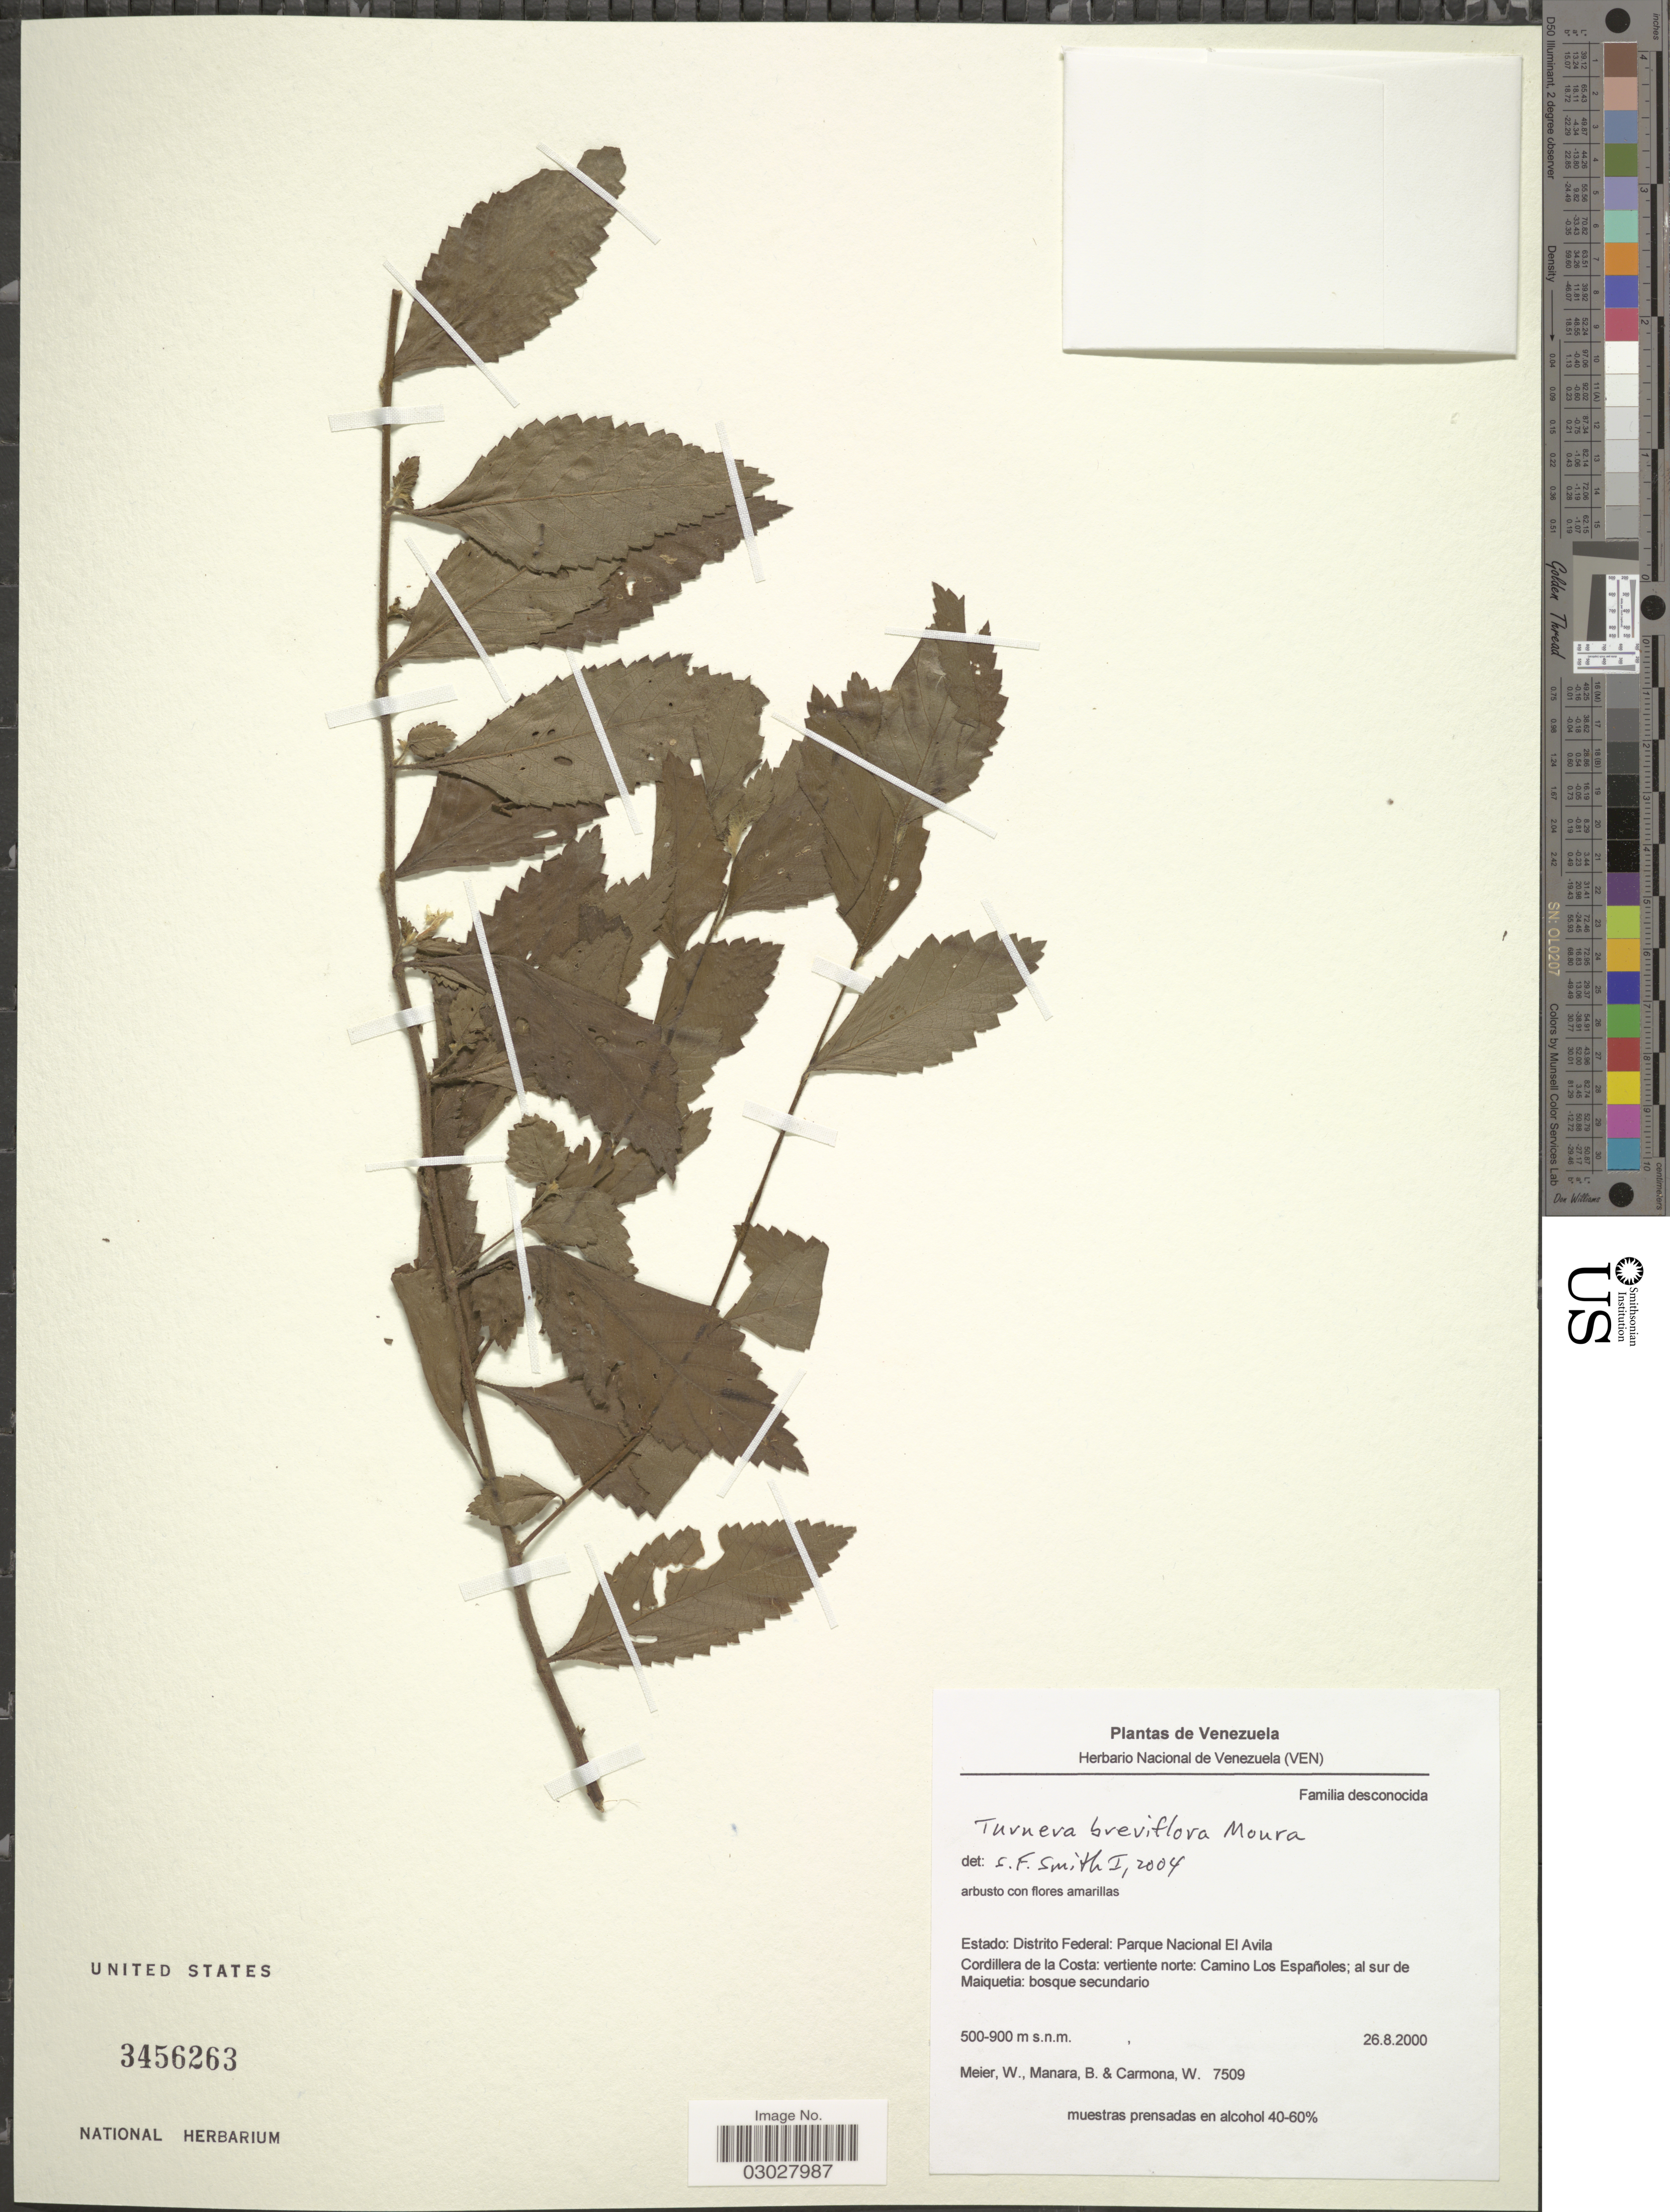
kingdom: Plantae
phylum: Tracheophyta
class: Magnoliopsida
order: Malpighiales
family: Turneraceae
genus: Turnera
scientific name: Turnera breviflora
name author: Moura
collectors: W. Meier, B. Manara & W. Carmona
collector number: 7509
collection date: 2000-08-26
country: Venezuela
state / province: Miranda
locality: Estado: Distrito Federal: Parque Nacional El Avila. Cordillera de la Costa: vertiente norte: Camino Los Españoles; al sur de Maiquetia: bosque secundario.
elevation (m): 500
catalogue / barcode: US 3456263